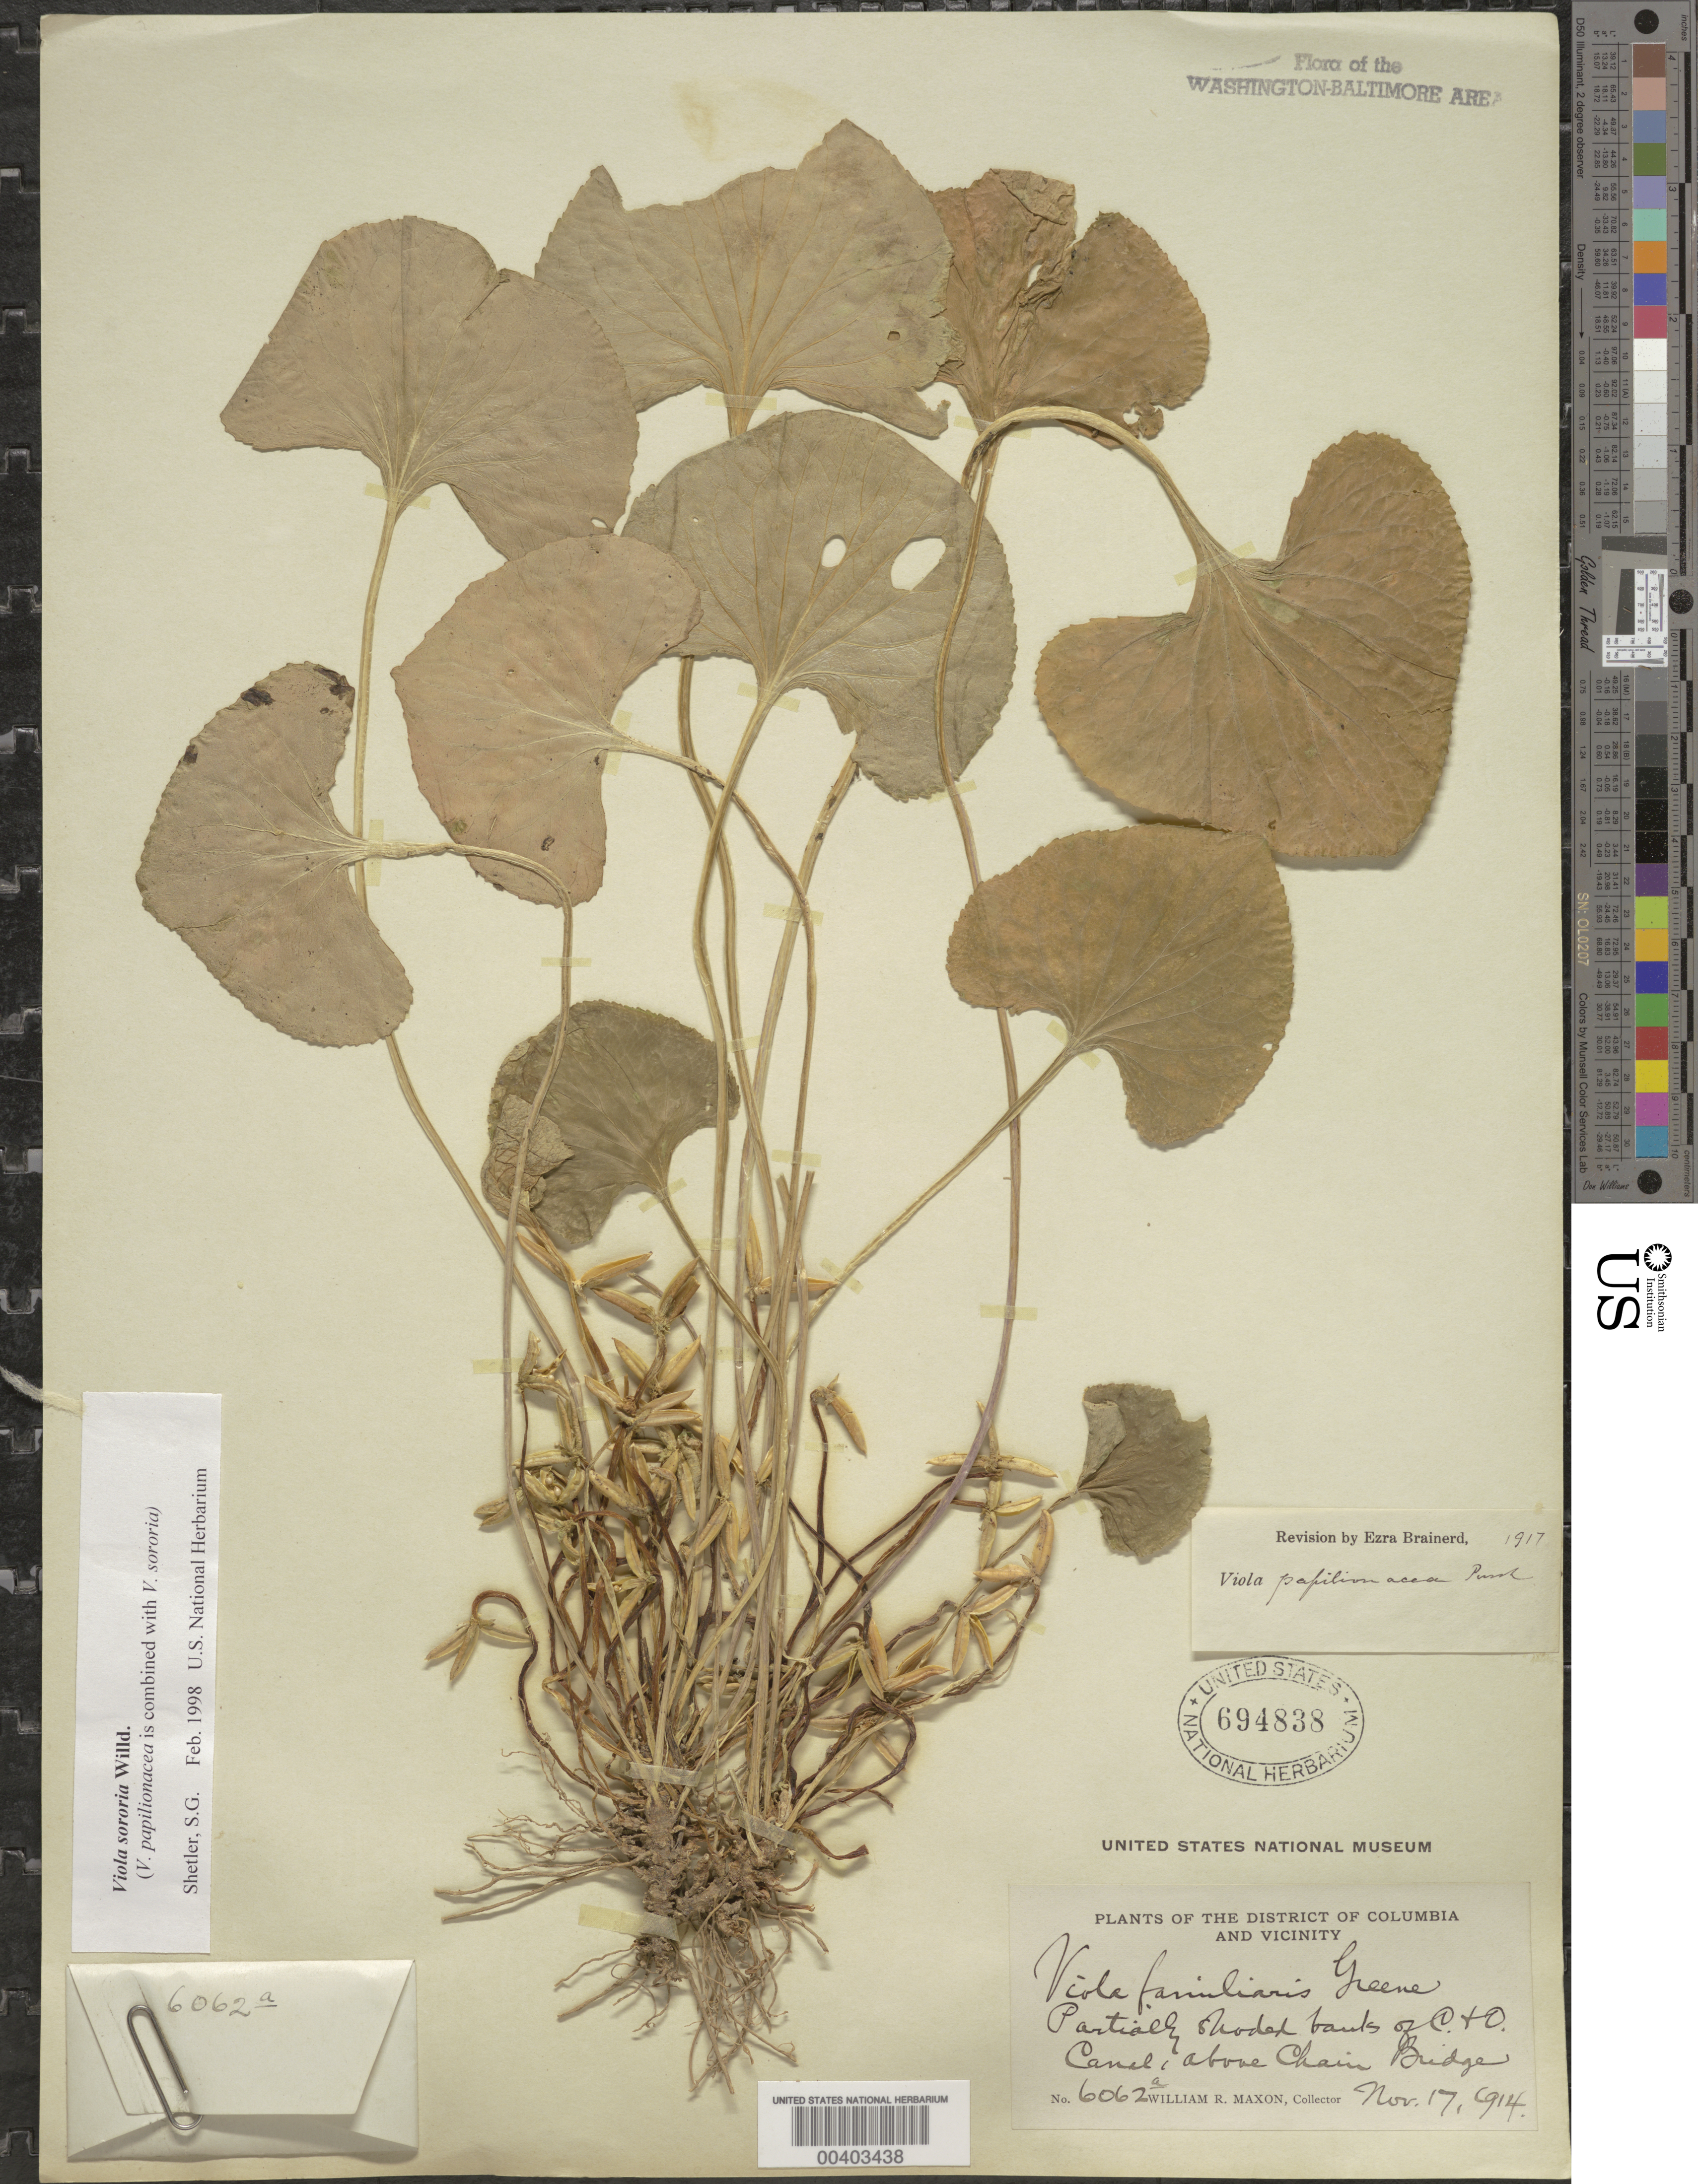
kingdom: Plantae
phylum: Tracheophyta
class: Magnoliopsida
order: Malpighiales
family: Violaceae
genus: Viola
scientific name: Viola sororia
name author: Willd.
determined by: Shetler, Stanwyn G., (US), NMNH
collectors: W. R. Maxon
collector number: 6062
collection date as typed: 17 Nov 1914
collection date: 1914-11-17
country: United States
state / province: Maryland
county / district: Montgomery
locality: C. & O. Canal above Chain Bridge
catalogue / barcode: US 694838